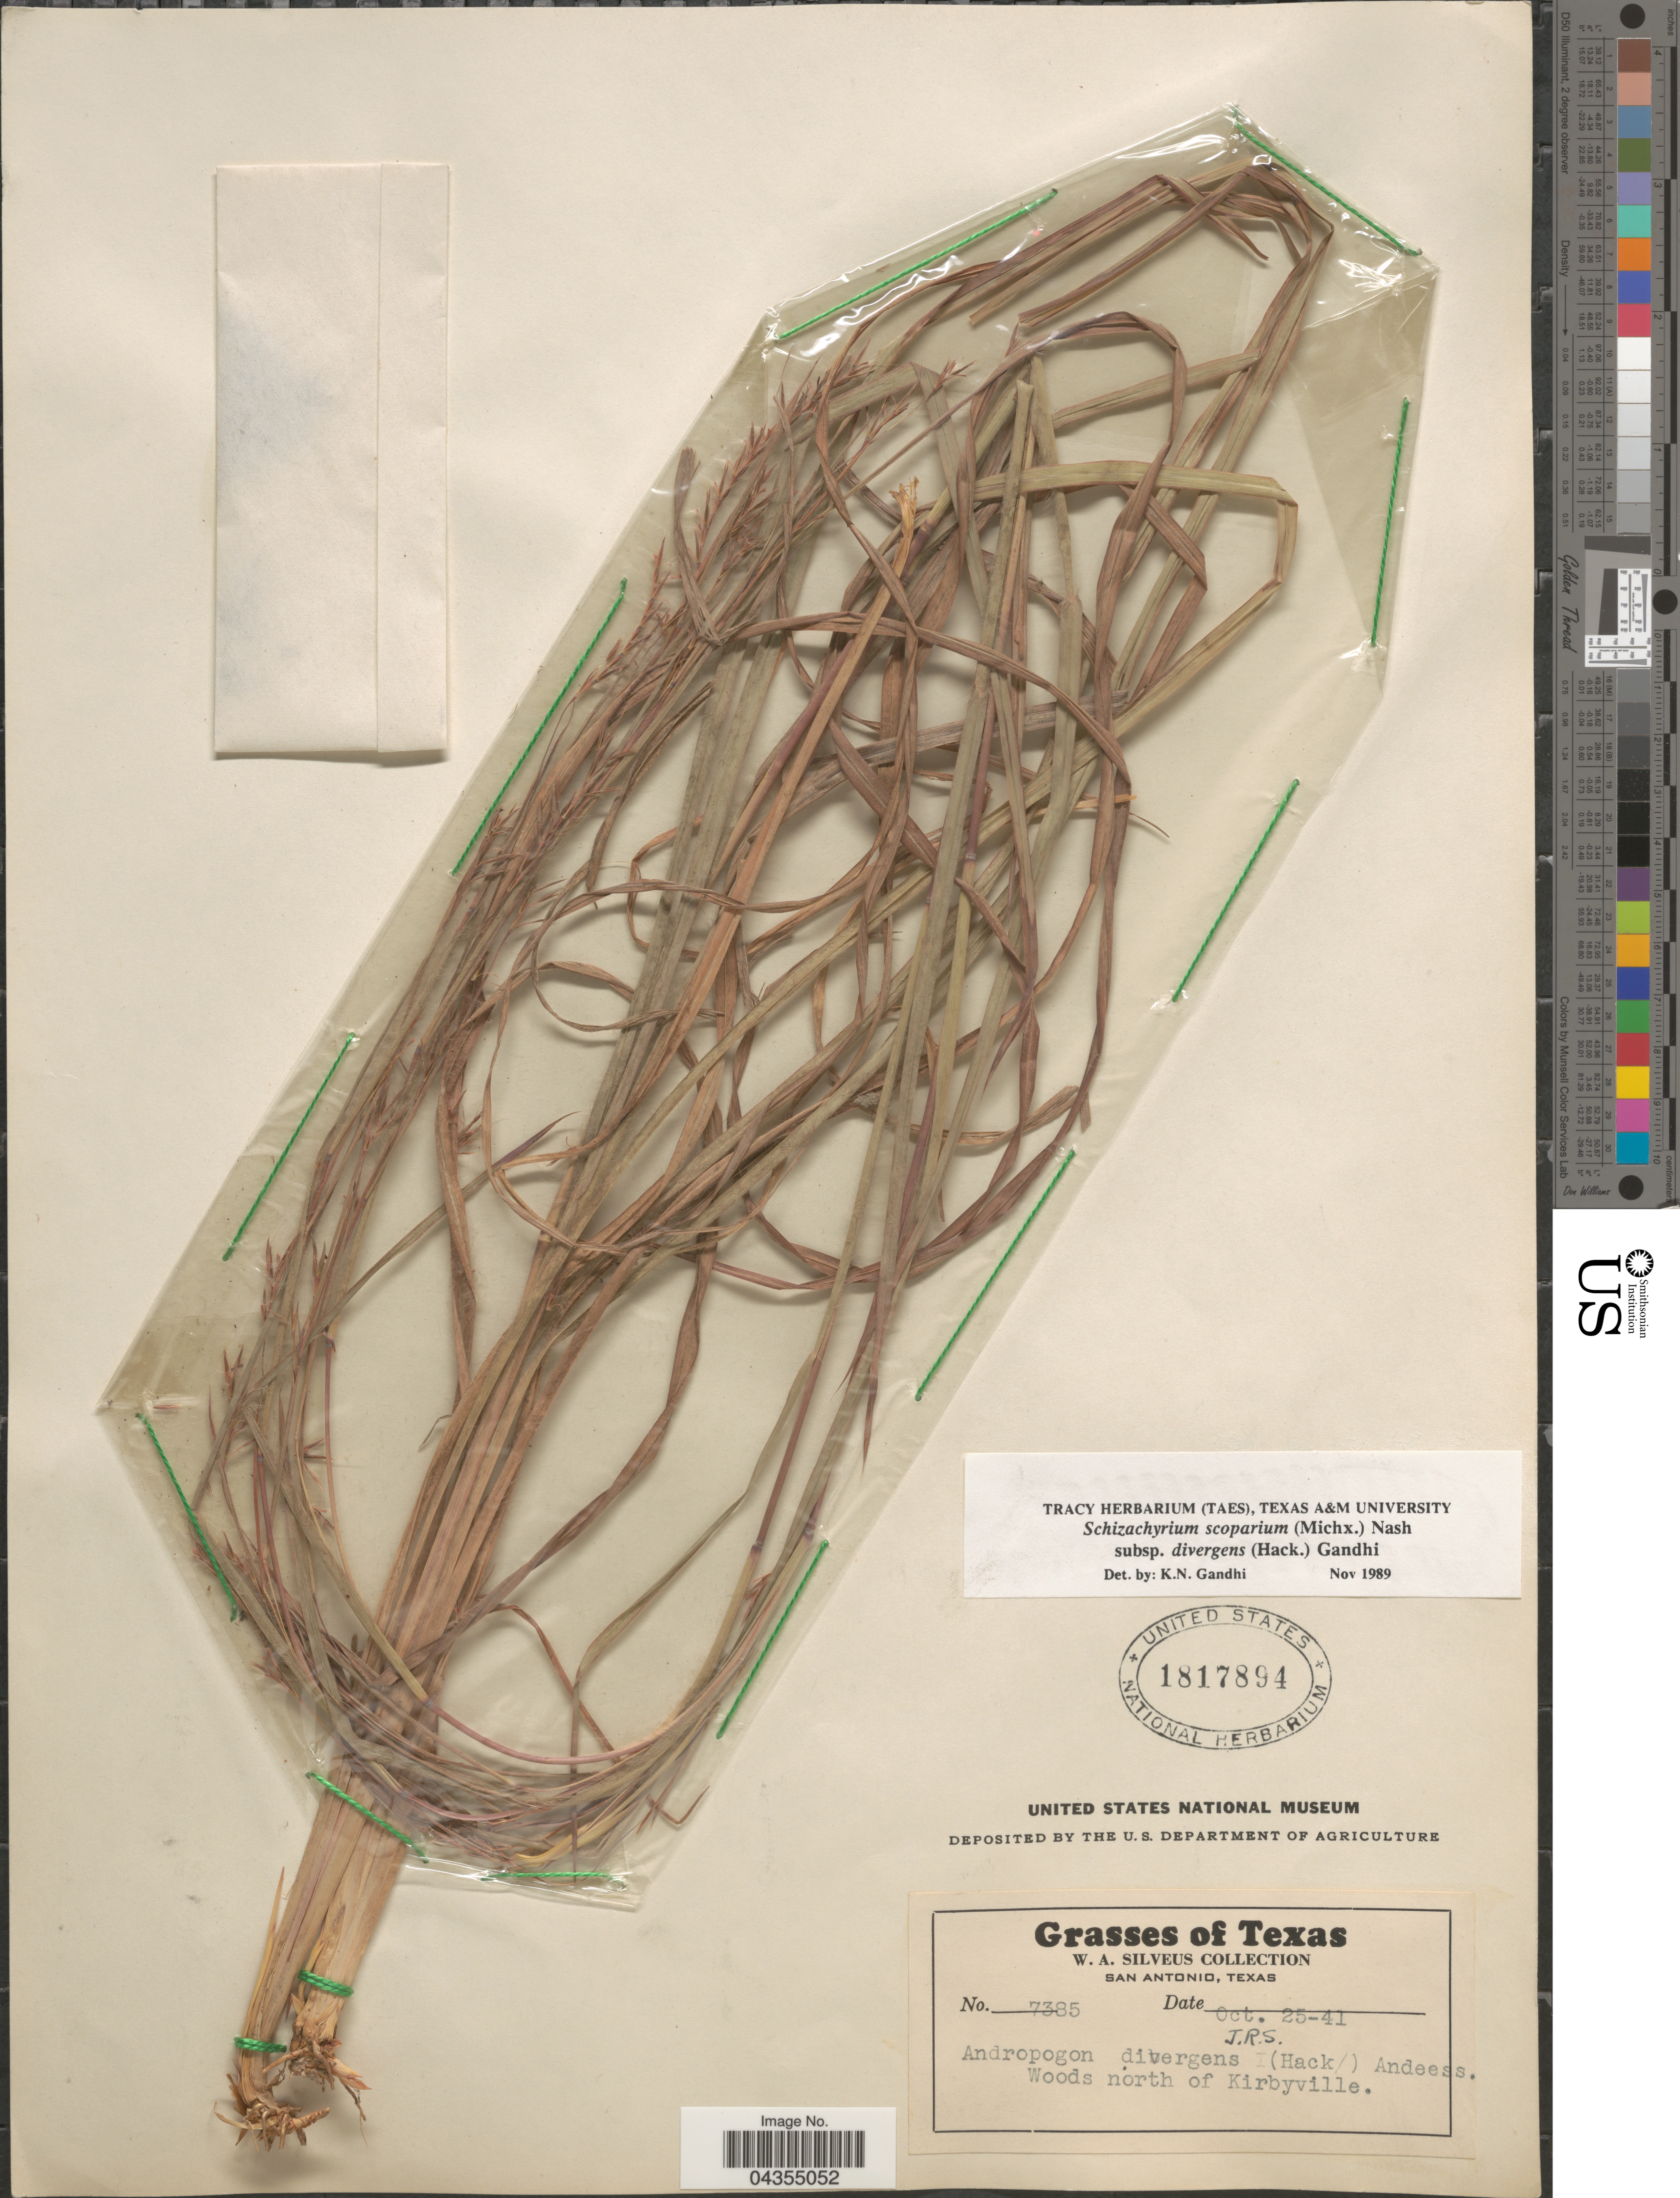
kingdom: Plantae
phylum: Tracheophyta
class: Liliopsida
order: Poales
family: Poaceae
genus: Schizachyrium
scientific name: Schizachyrium scoparium var. divergens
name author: (Hack.) Gould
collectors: W. Silveus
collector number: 7385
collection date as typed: Transcribed d/m/y: 25/10/41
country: United States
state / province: Texas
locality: Woods north of Kirbyville.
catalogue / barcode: US 1817894